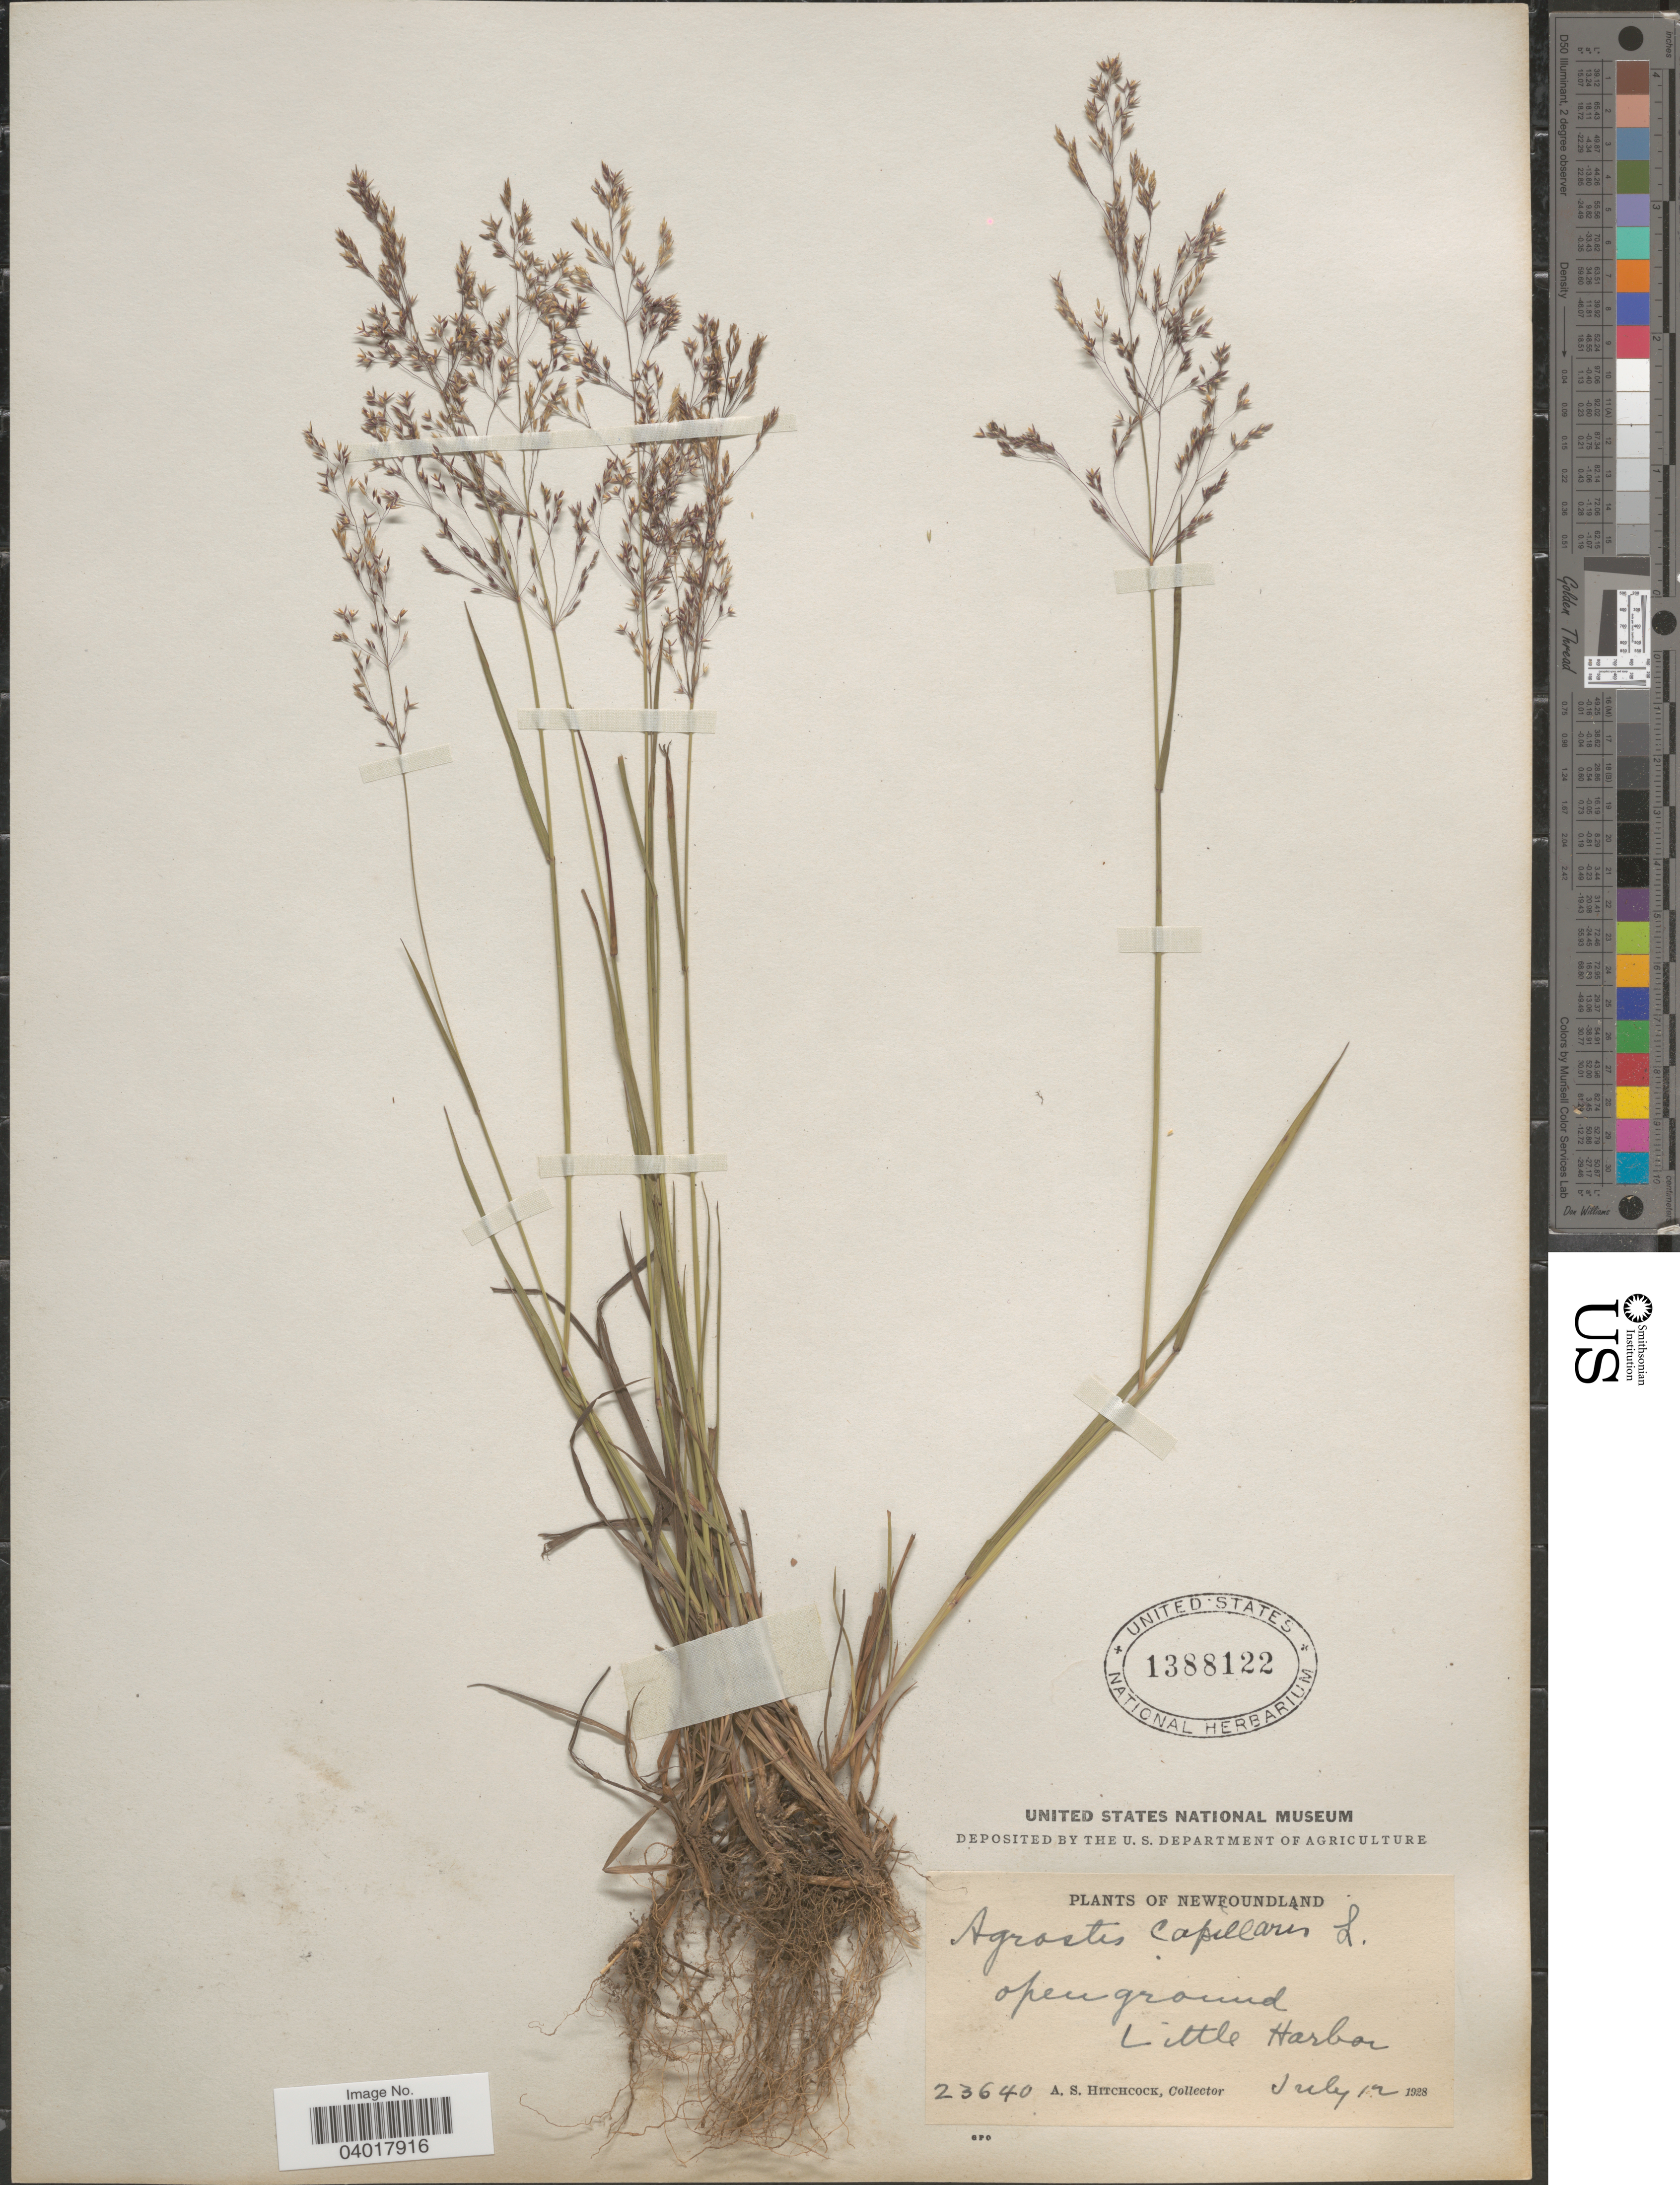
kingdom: Plantae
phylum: Tracheophyta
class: Liliopsida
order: Poales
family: Poaceae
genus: Agrostis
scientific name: Agrostis capillaris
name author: L.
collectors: A. S. Hitchcock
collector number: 23640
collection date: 1928-07-12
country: Canada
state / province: Newfoundland and Labrador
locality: Little Harbor.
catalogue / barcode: US 1388122